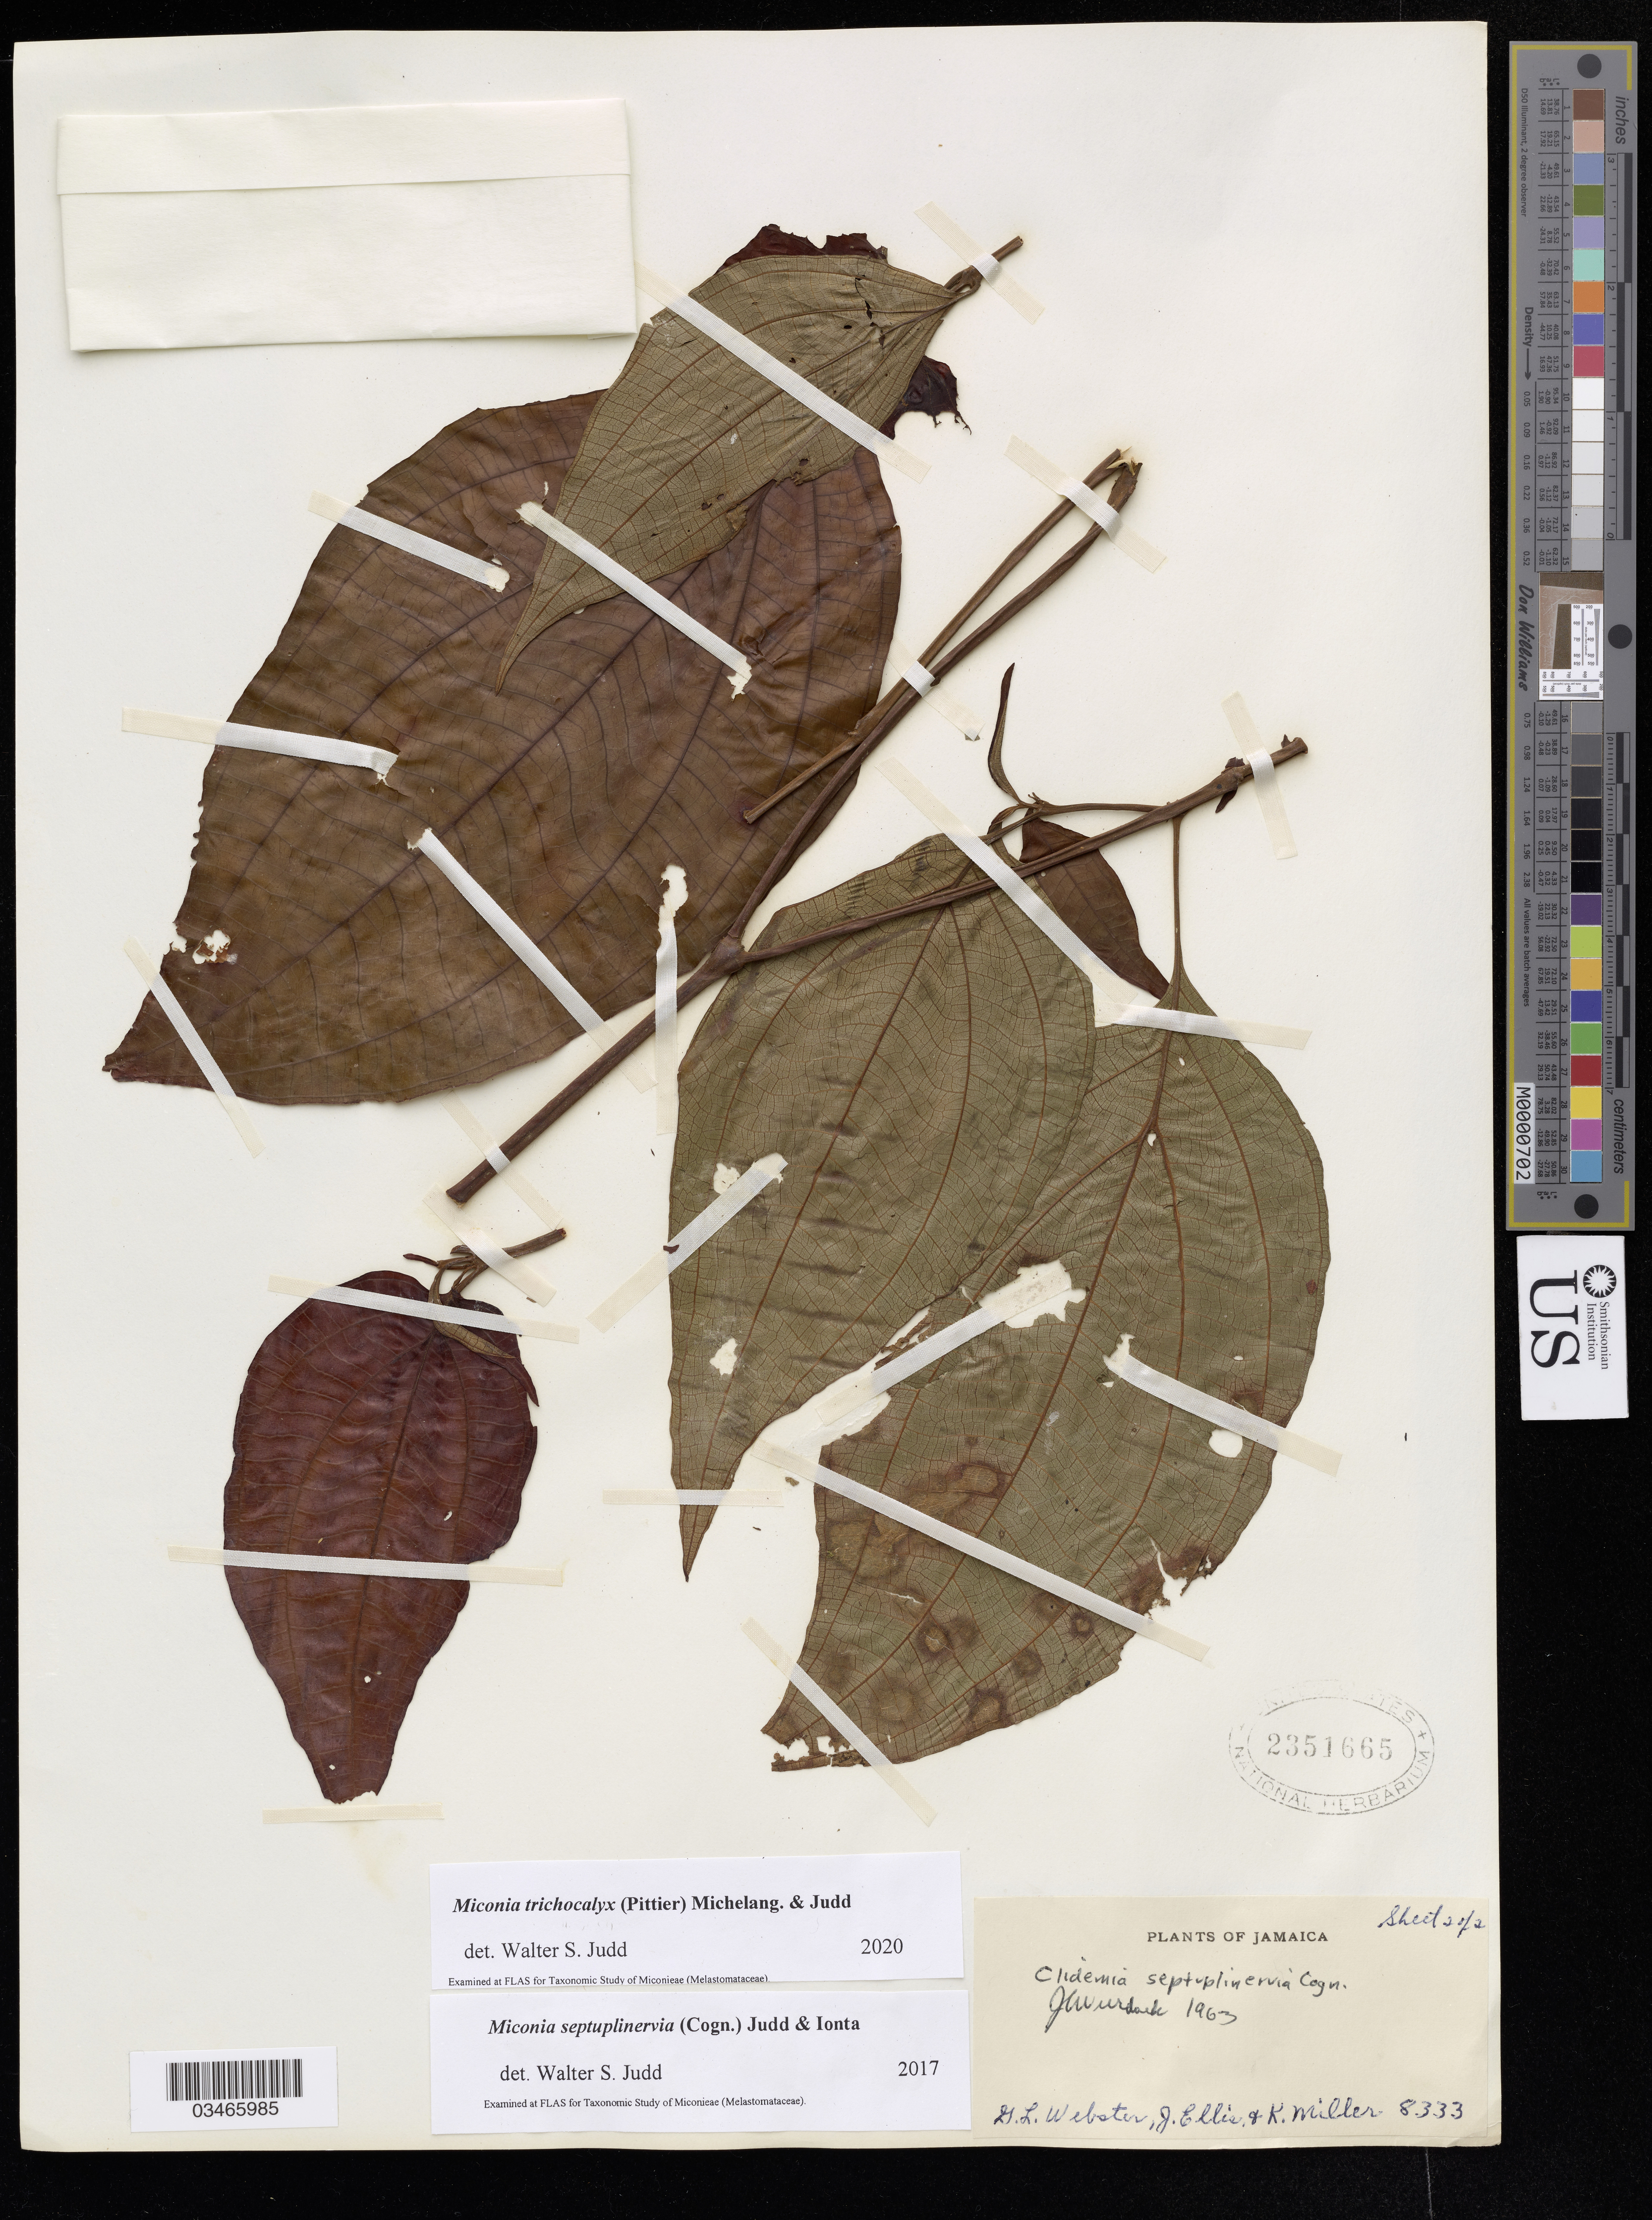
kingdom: Plantae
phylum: Tracheophyta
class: Magnoliopsida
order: Myrtales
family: Melastomataceae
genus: Miconia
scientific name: Miconia trichocalyx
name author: (Pittier) Michelang. & Judd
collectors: G. Webster, J. Ellis & K. Miller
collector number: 8333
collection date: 1963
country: Jamaica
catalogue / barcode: US 2351665